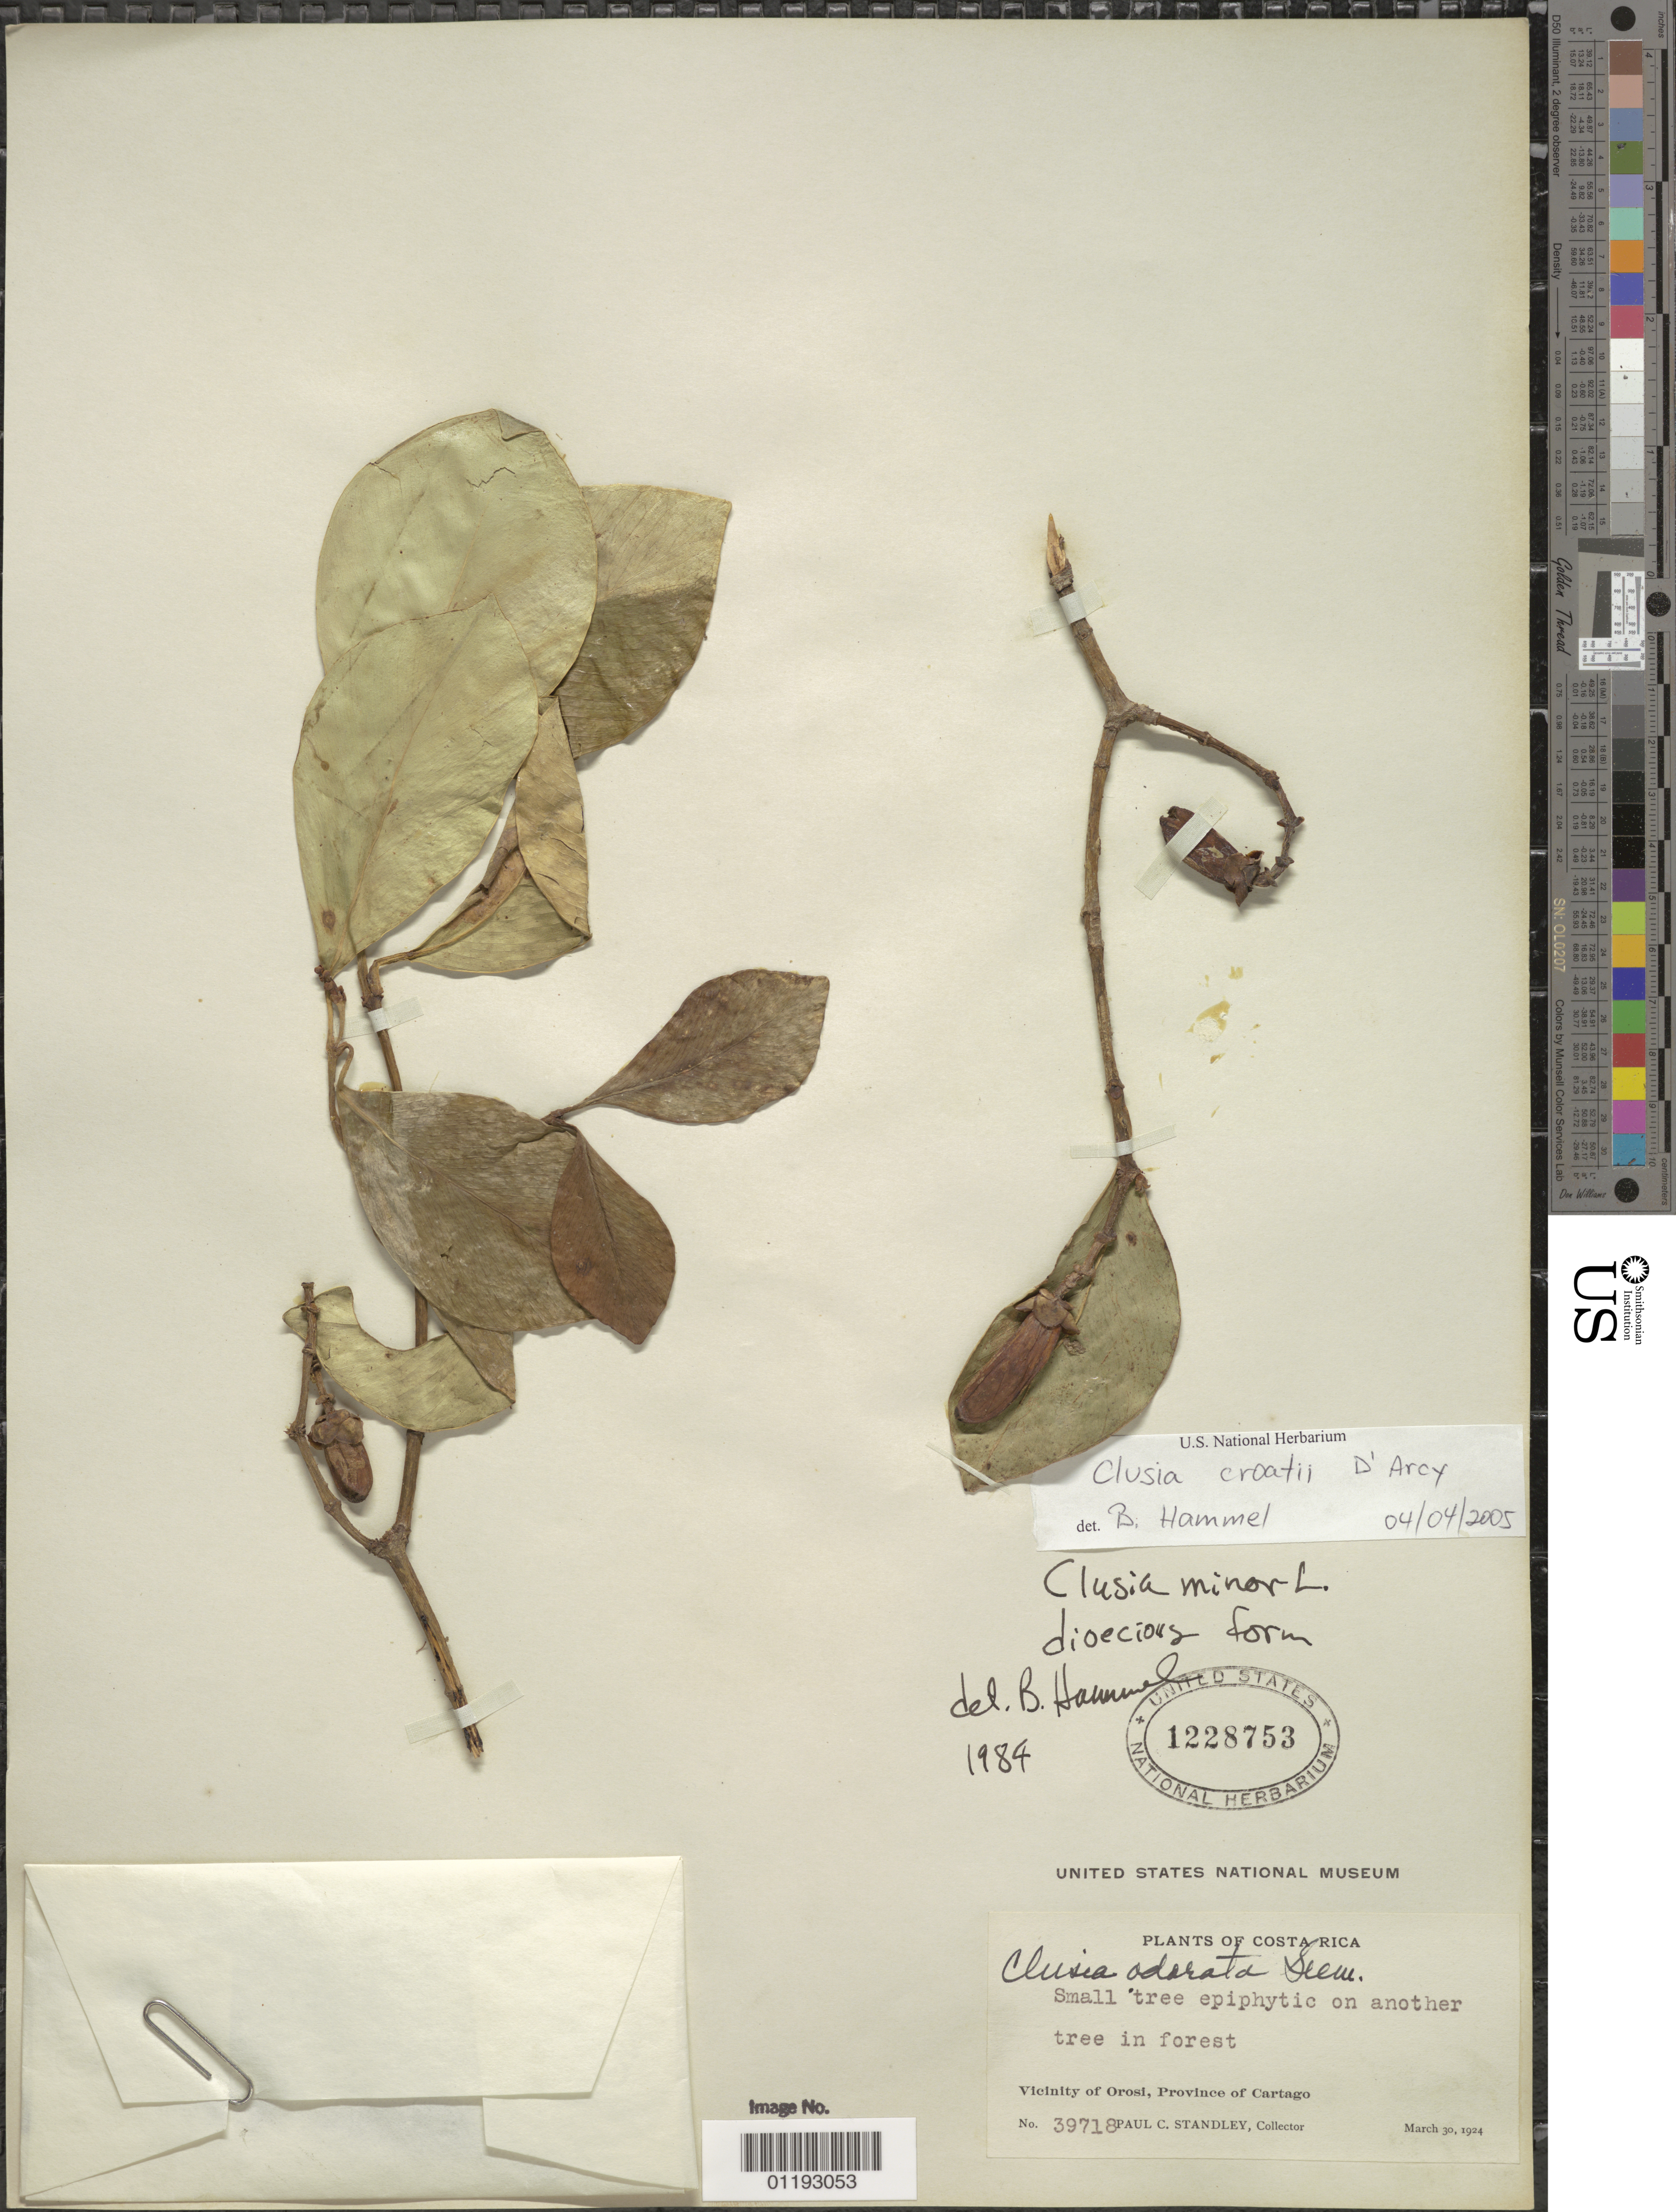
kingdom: Plantae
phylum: Tracheophyta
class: Magnoliopsida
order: Malpighiales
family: Clusiaceae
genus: Clusia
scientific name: Clusia croatii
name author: D'Arcy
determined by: Hammel, --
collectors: P. C. Standley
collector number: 39718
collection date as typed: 30 Mar 1924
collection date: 1924-03-30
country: Costa Rica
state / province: Cartago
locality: Orosi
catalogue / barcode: US 1228753